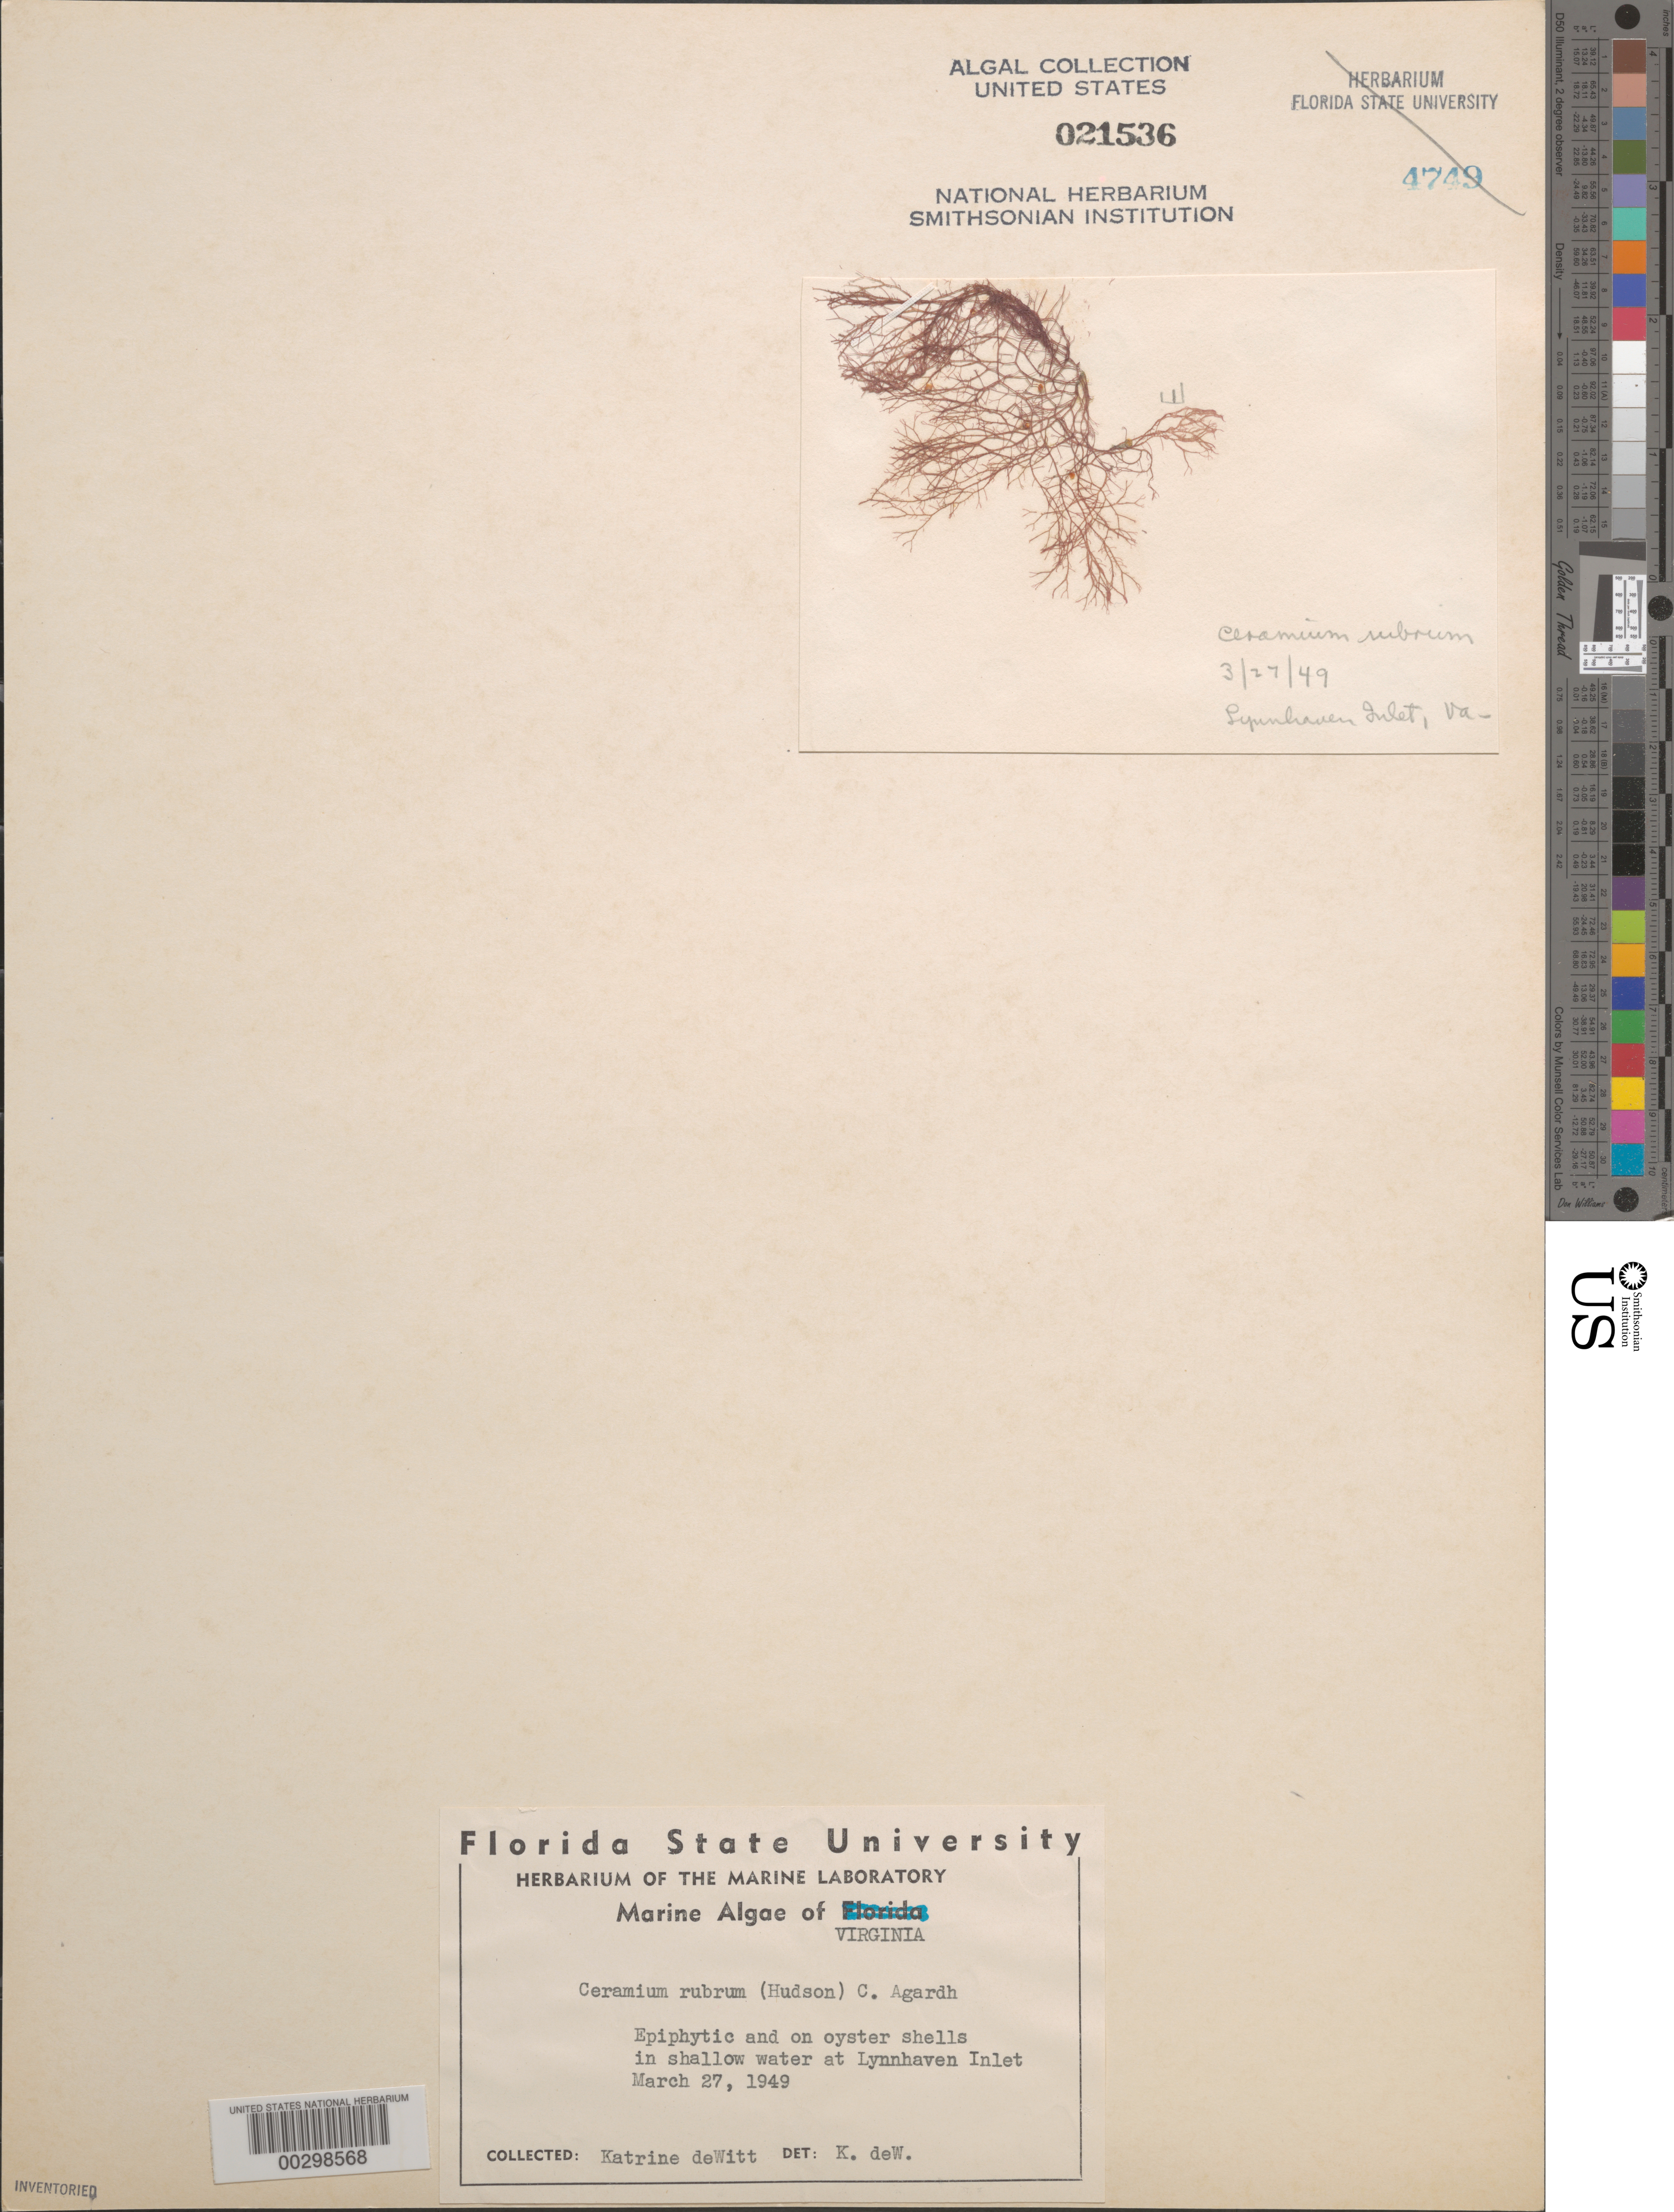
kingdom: Plantae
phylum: Rhodophyta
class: Florideophyceae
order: Ceramiales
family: Ceramiaceae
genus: Ceramium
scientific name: Ceramium rubrum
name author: C. Agardh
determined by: deWitt, K.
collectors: K. deWitt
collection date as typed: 27 Mar 1949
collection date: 1949-03-27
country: United States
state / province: Virginia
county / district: City of Virginia Beach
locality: Lynnhaven Inlet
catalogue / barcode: US 21536